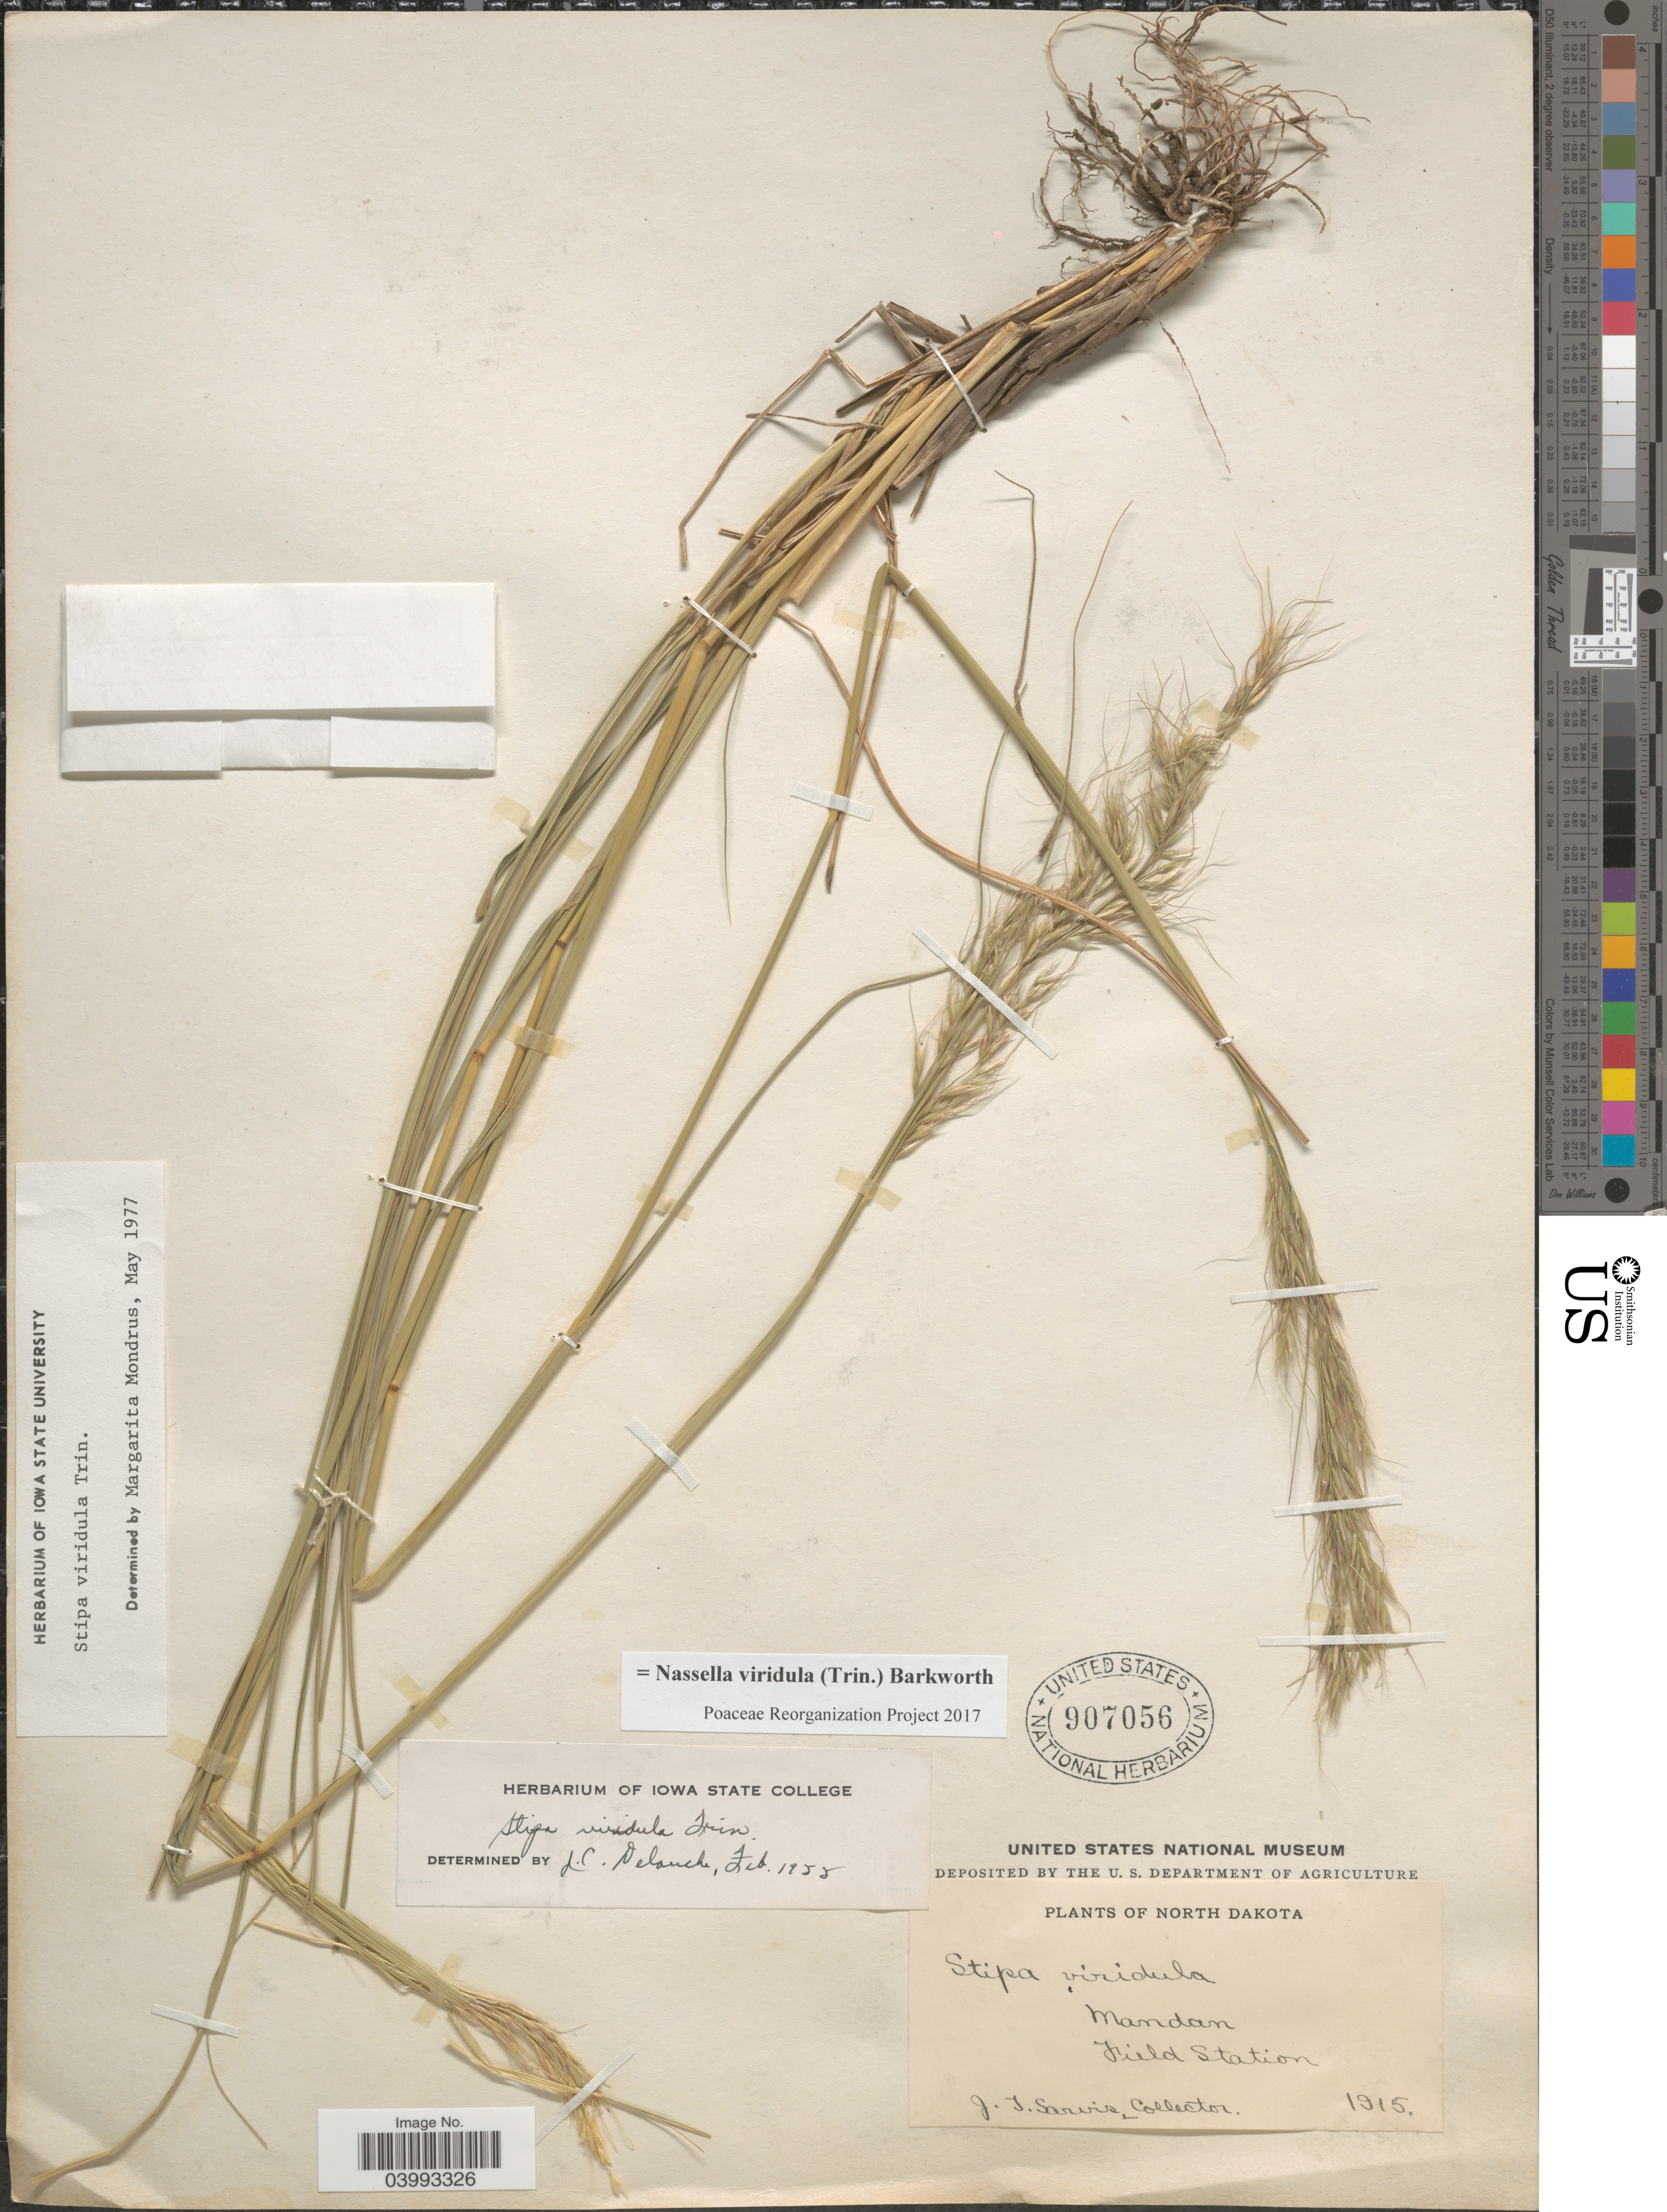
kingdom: Plantae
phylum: Tracheophyta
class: Liliopsida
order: Poales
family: Poaceae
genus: Nassella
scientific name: Nassella viridula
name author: (Trin.) Barkworth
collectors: J. Sarvis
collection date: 1915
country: United States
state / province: North Dakota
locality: Mandan. Field Station.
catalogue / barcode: US 907056